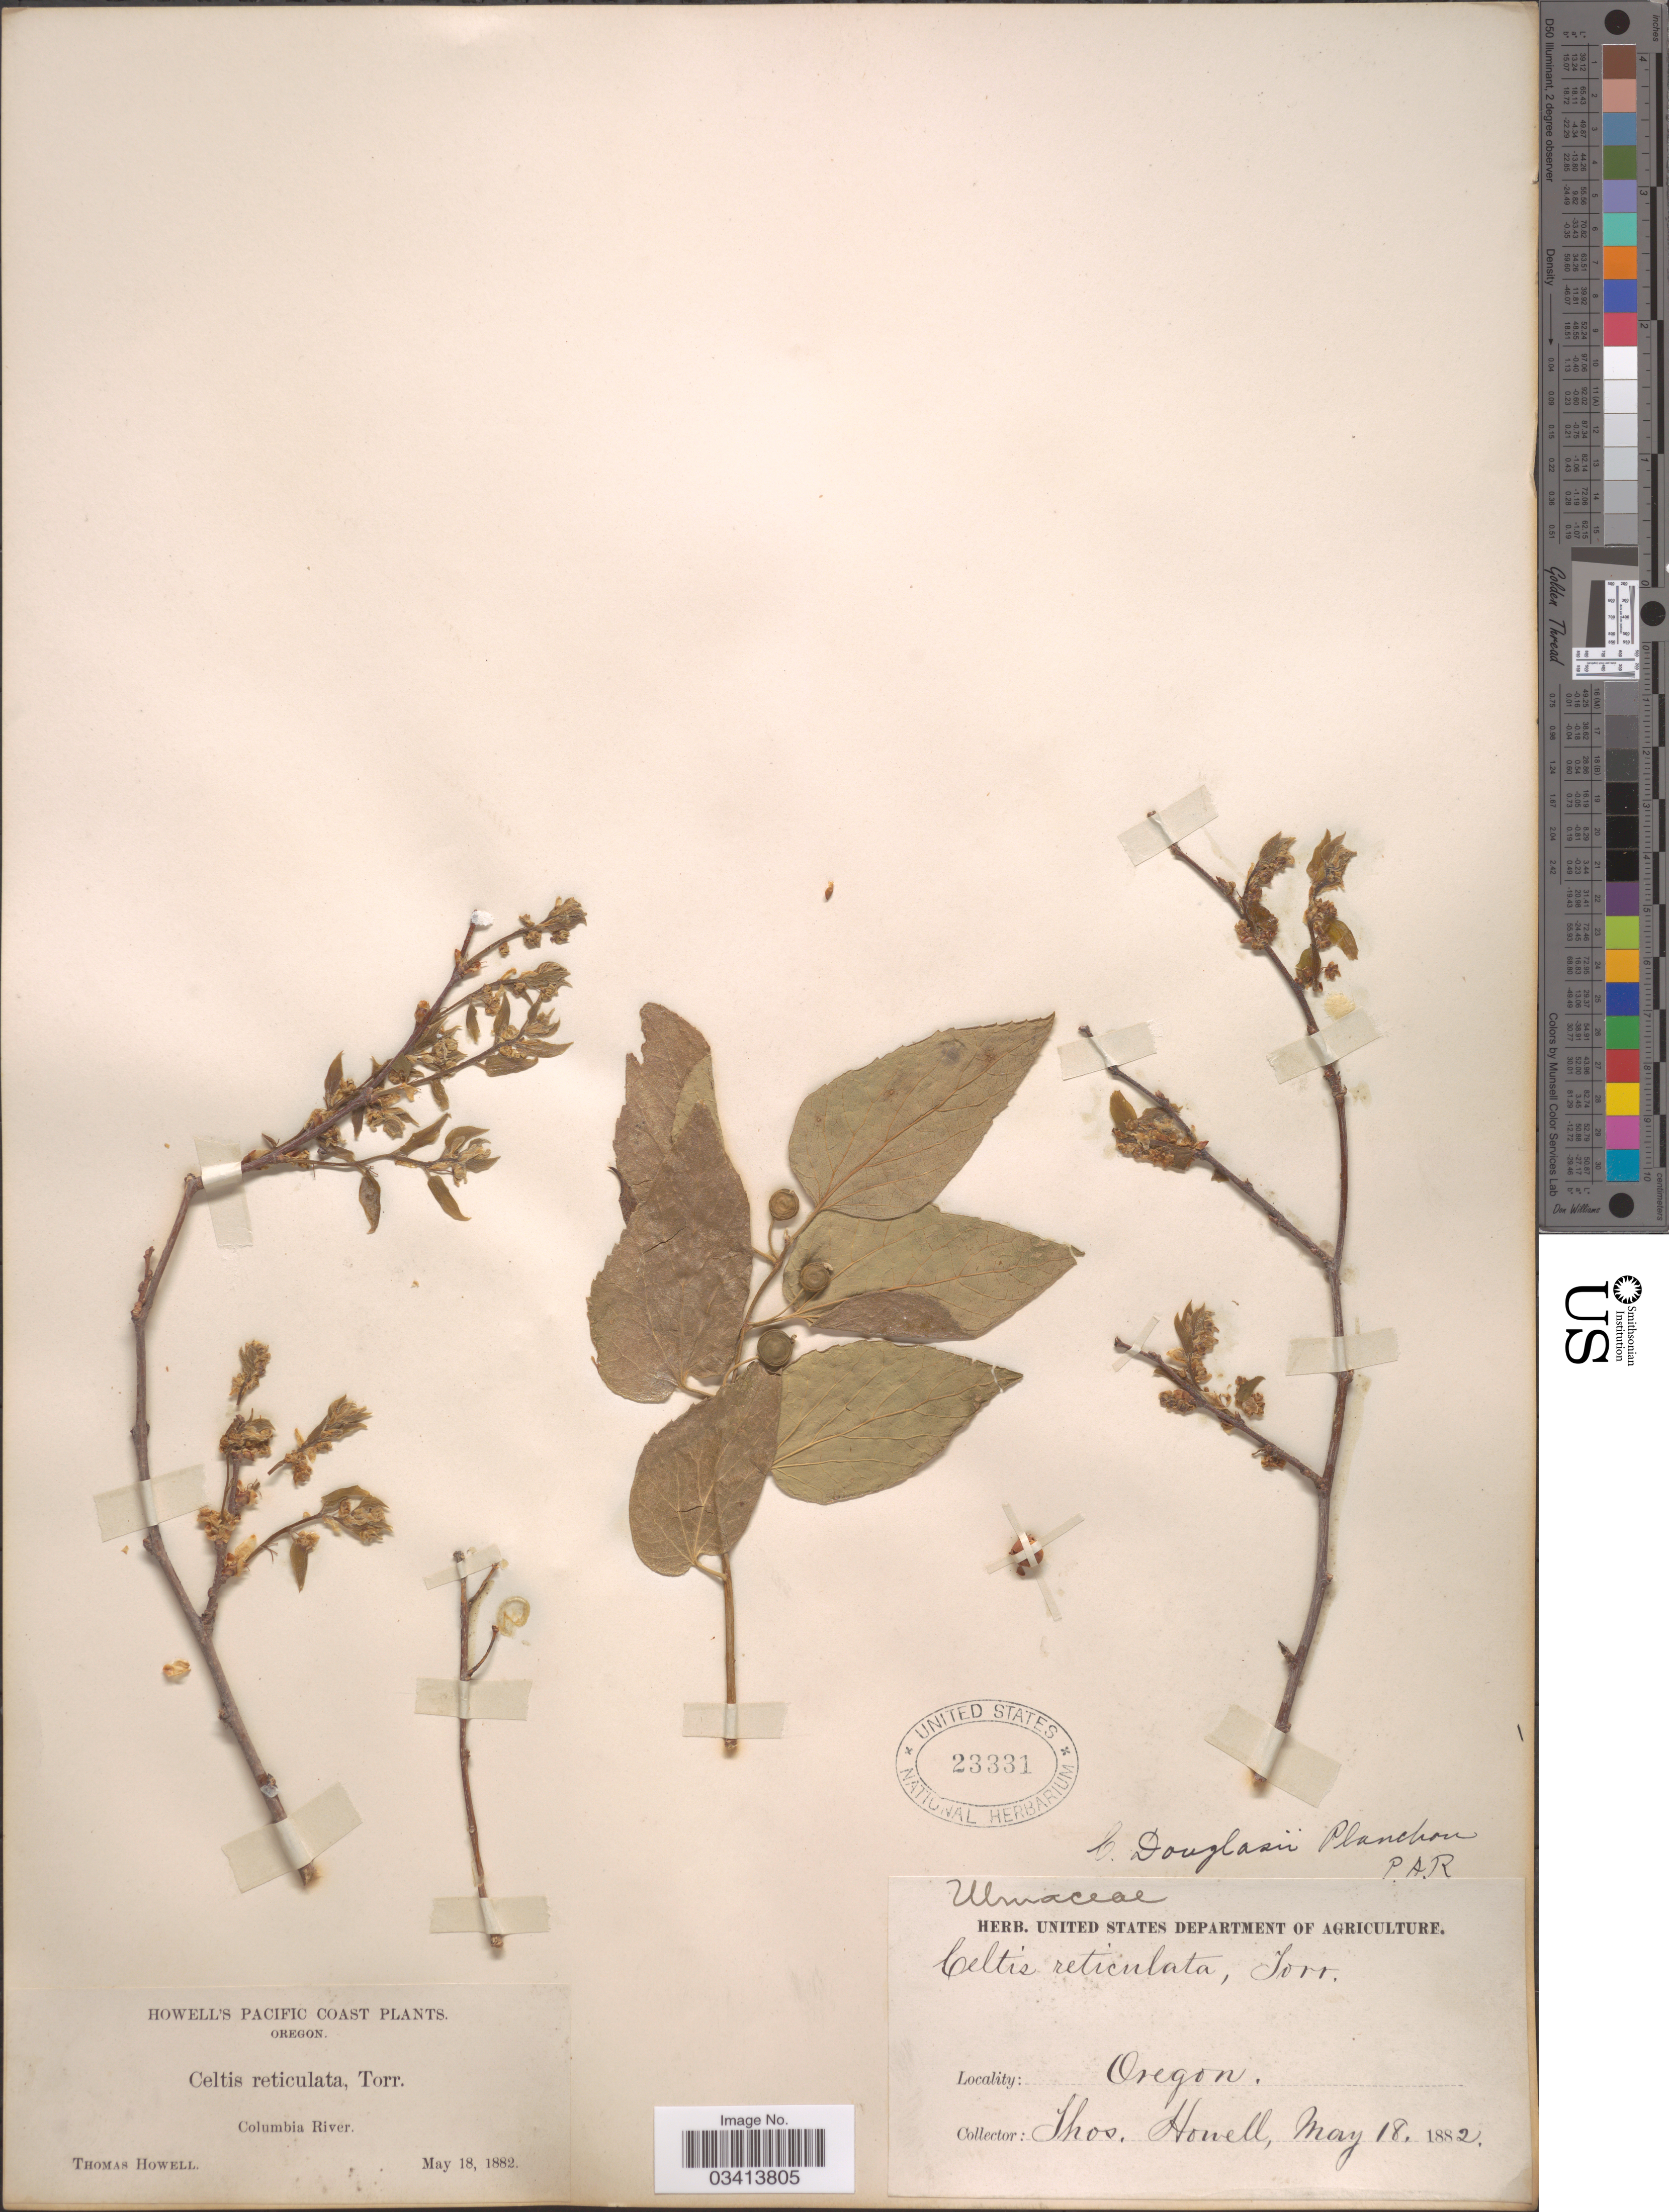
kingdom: Plantae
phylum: Tracheophyta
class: Magnoliopsida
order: Rosales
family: Cannabaceae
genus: Celtis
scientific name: Celtis laevigata var. reticulata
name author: (Torr.) L.D. Benson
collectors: T. Howell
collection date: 1882-05-18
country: United States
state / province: Oregon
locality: Pacific Coast. Columbia River.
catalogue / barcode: US 23331